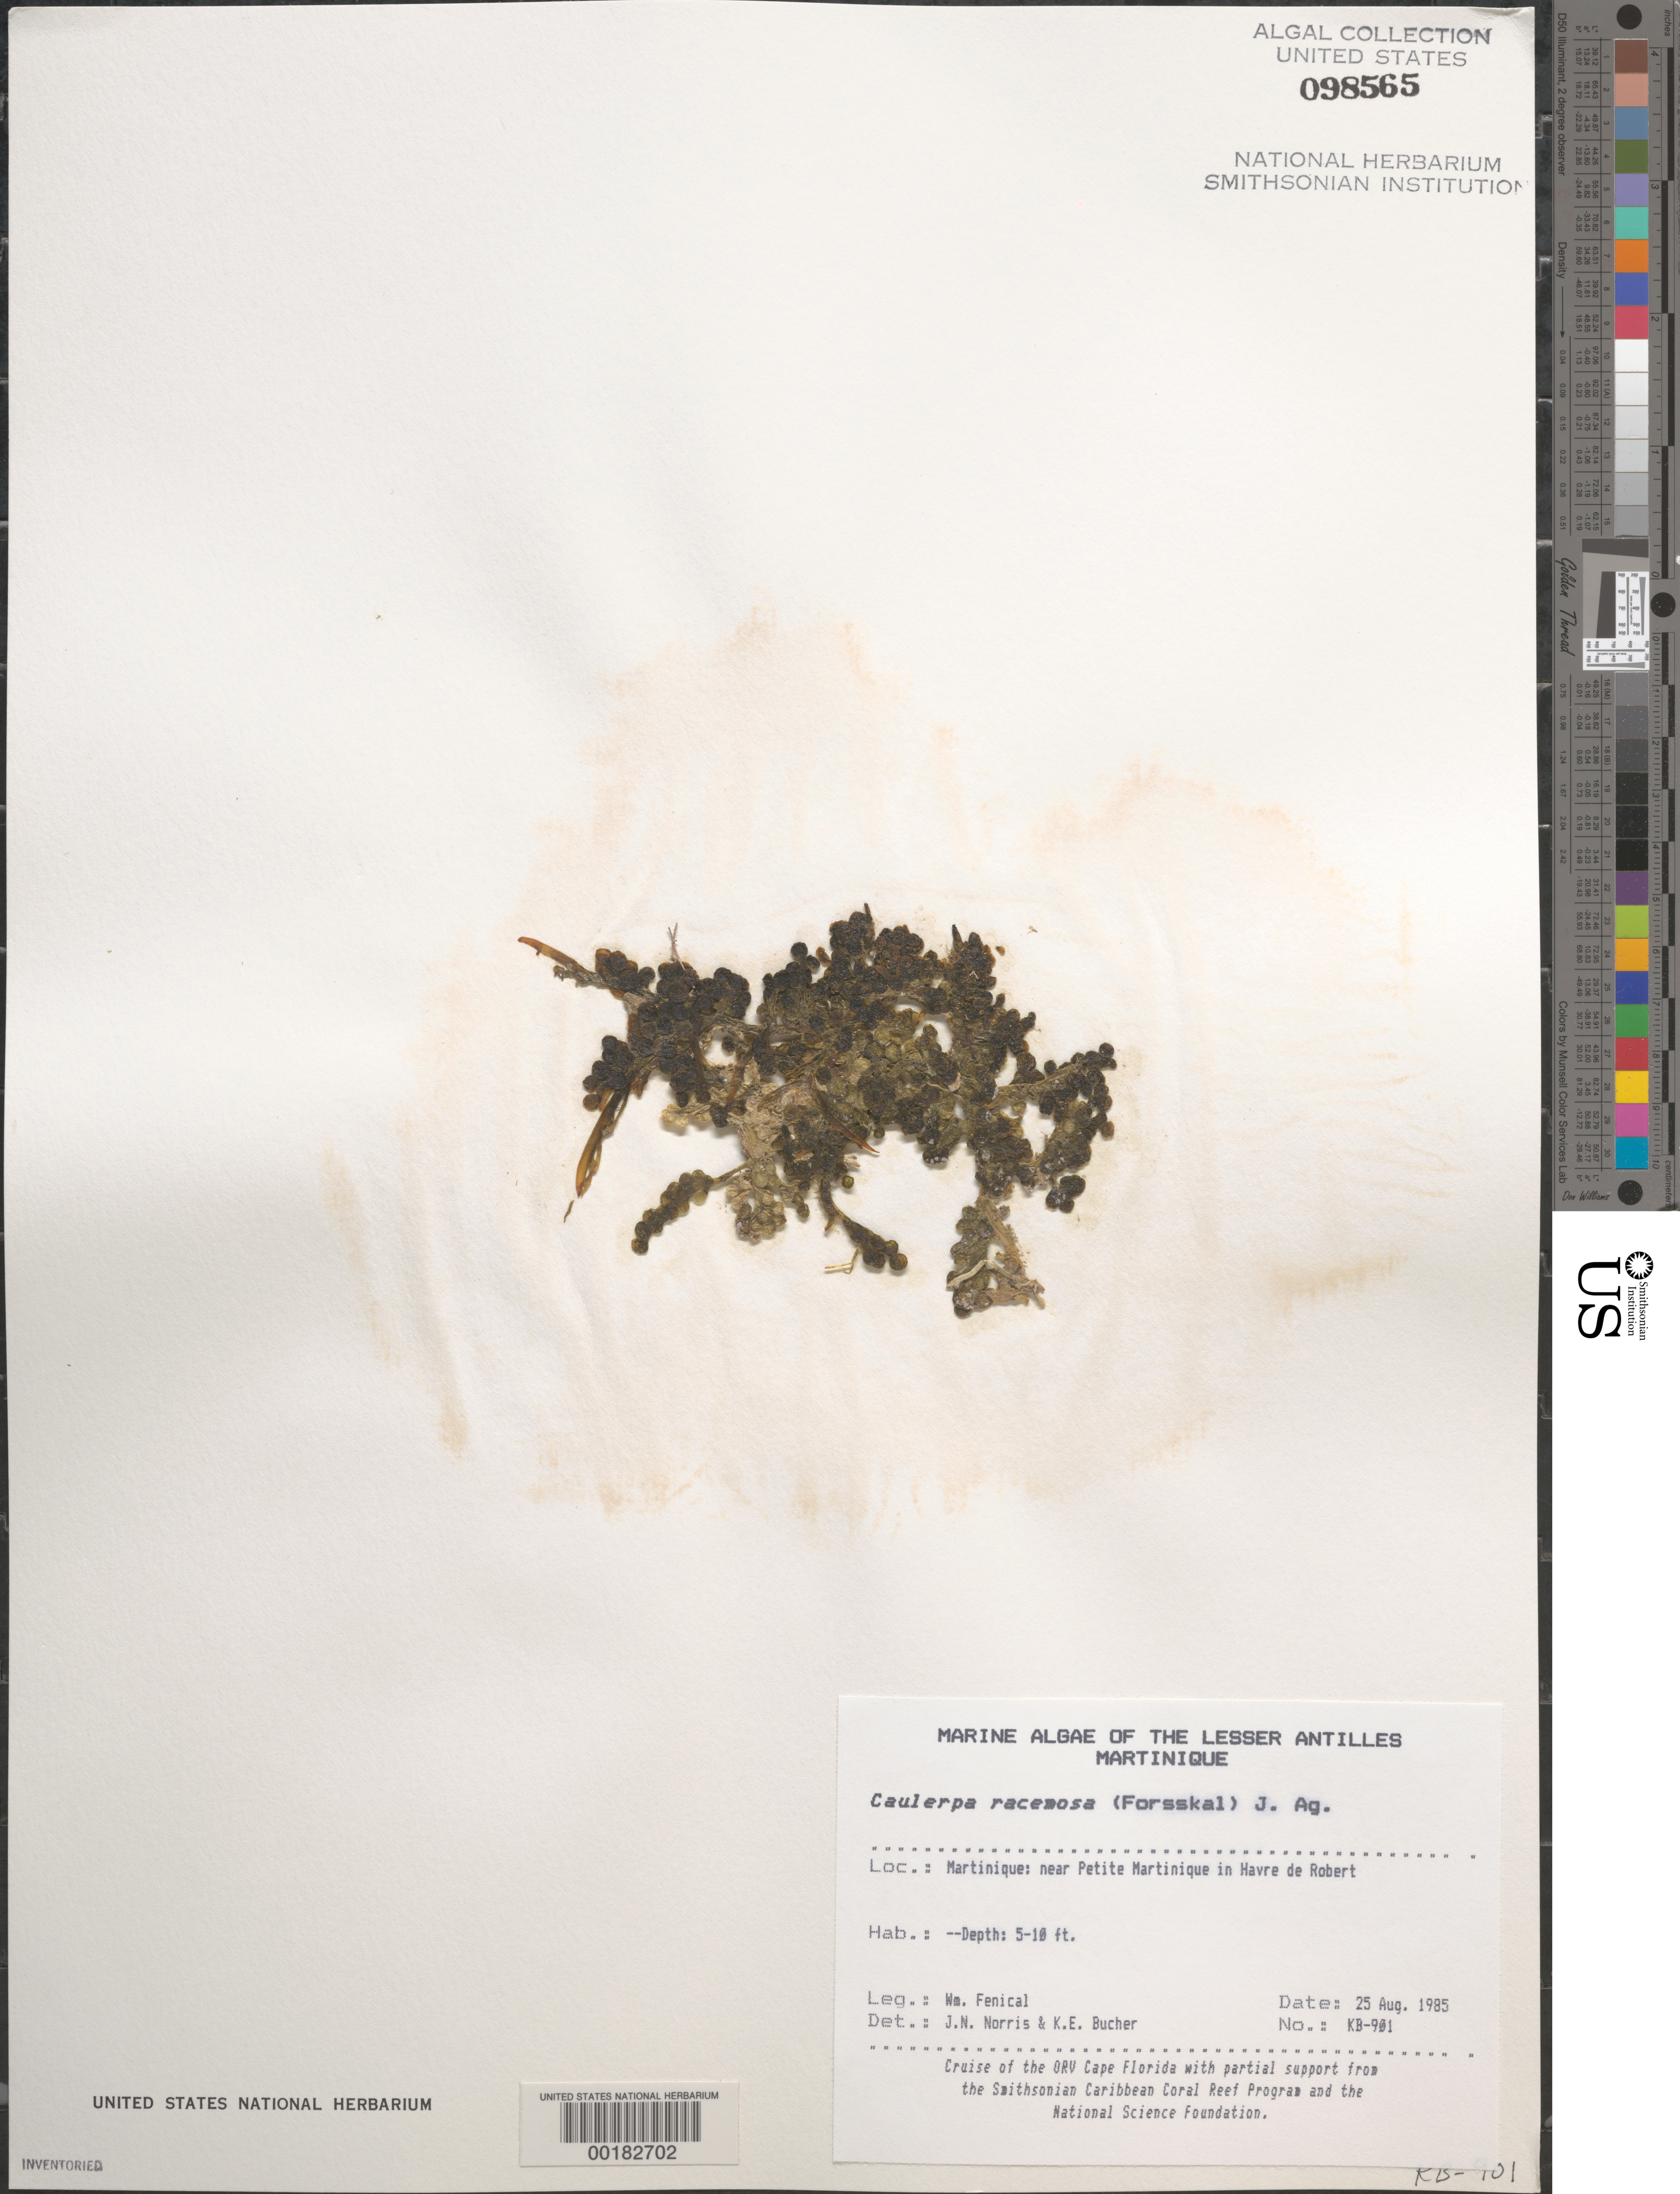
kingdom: Plantae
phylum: Chlorophyta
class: Ulvophyceae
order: Bryopsidales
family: Caulerpaceae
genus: Caulerpa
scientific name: Caulerpa racemosa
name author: (Forssk.) J. Agardh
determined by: Norris, J. N.; Bucher, K. E.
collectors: W. Fenical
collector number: Kb-901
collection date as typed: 25 Aug 1985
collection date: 1985-08-25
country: Martinique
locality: Near Petite Martinique, Havre du Robert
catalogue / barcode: US 98565